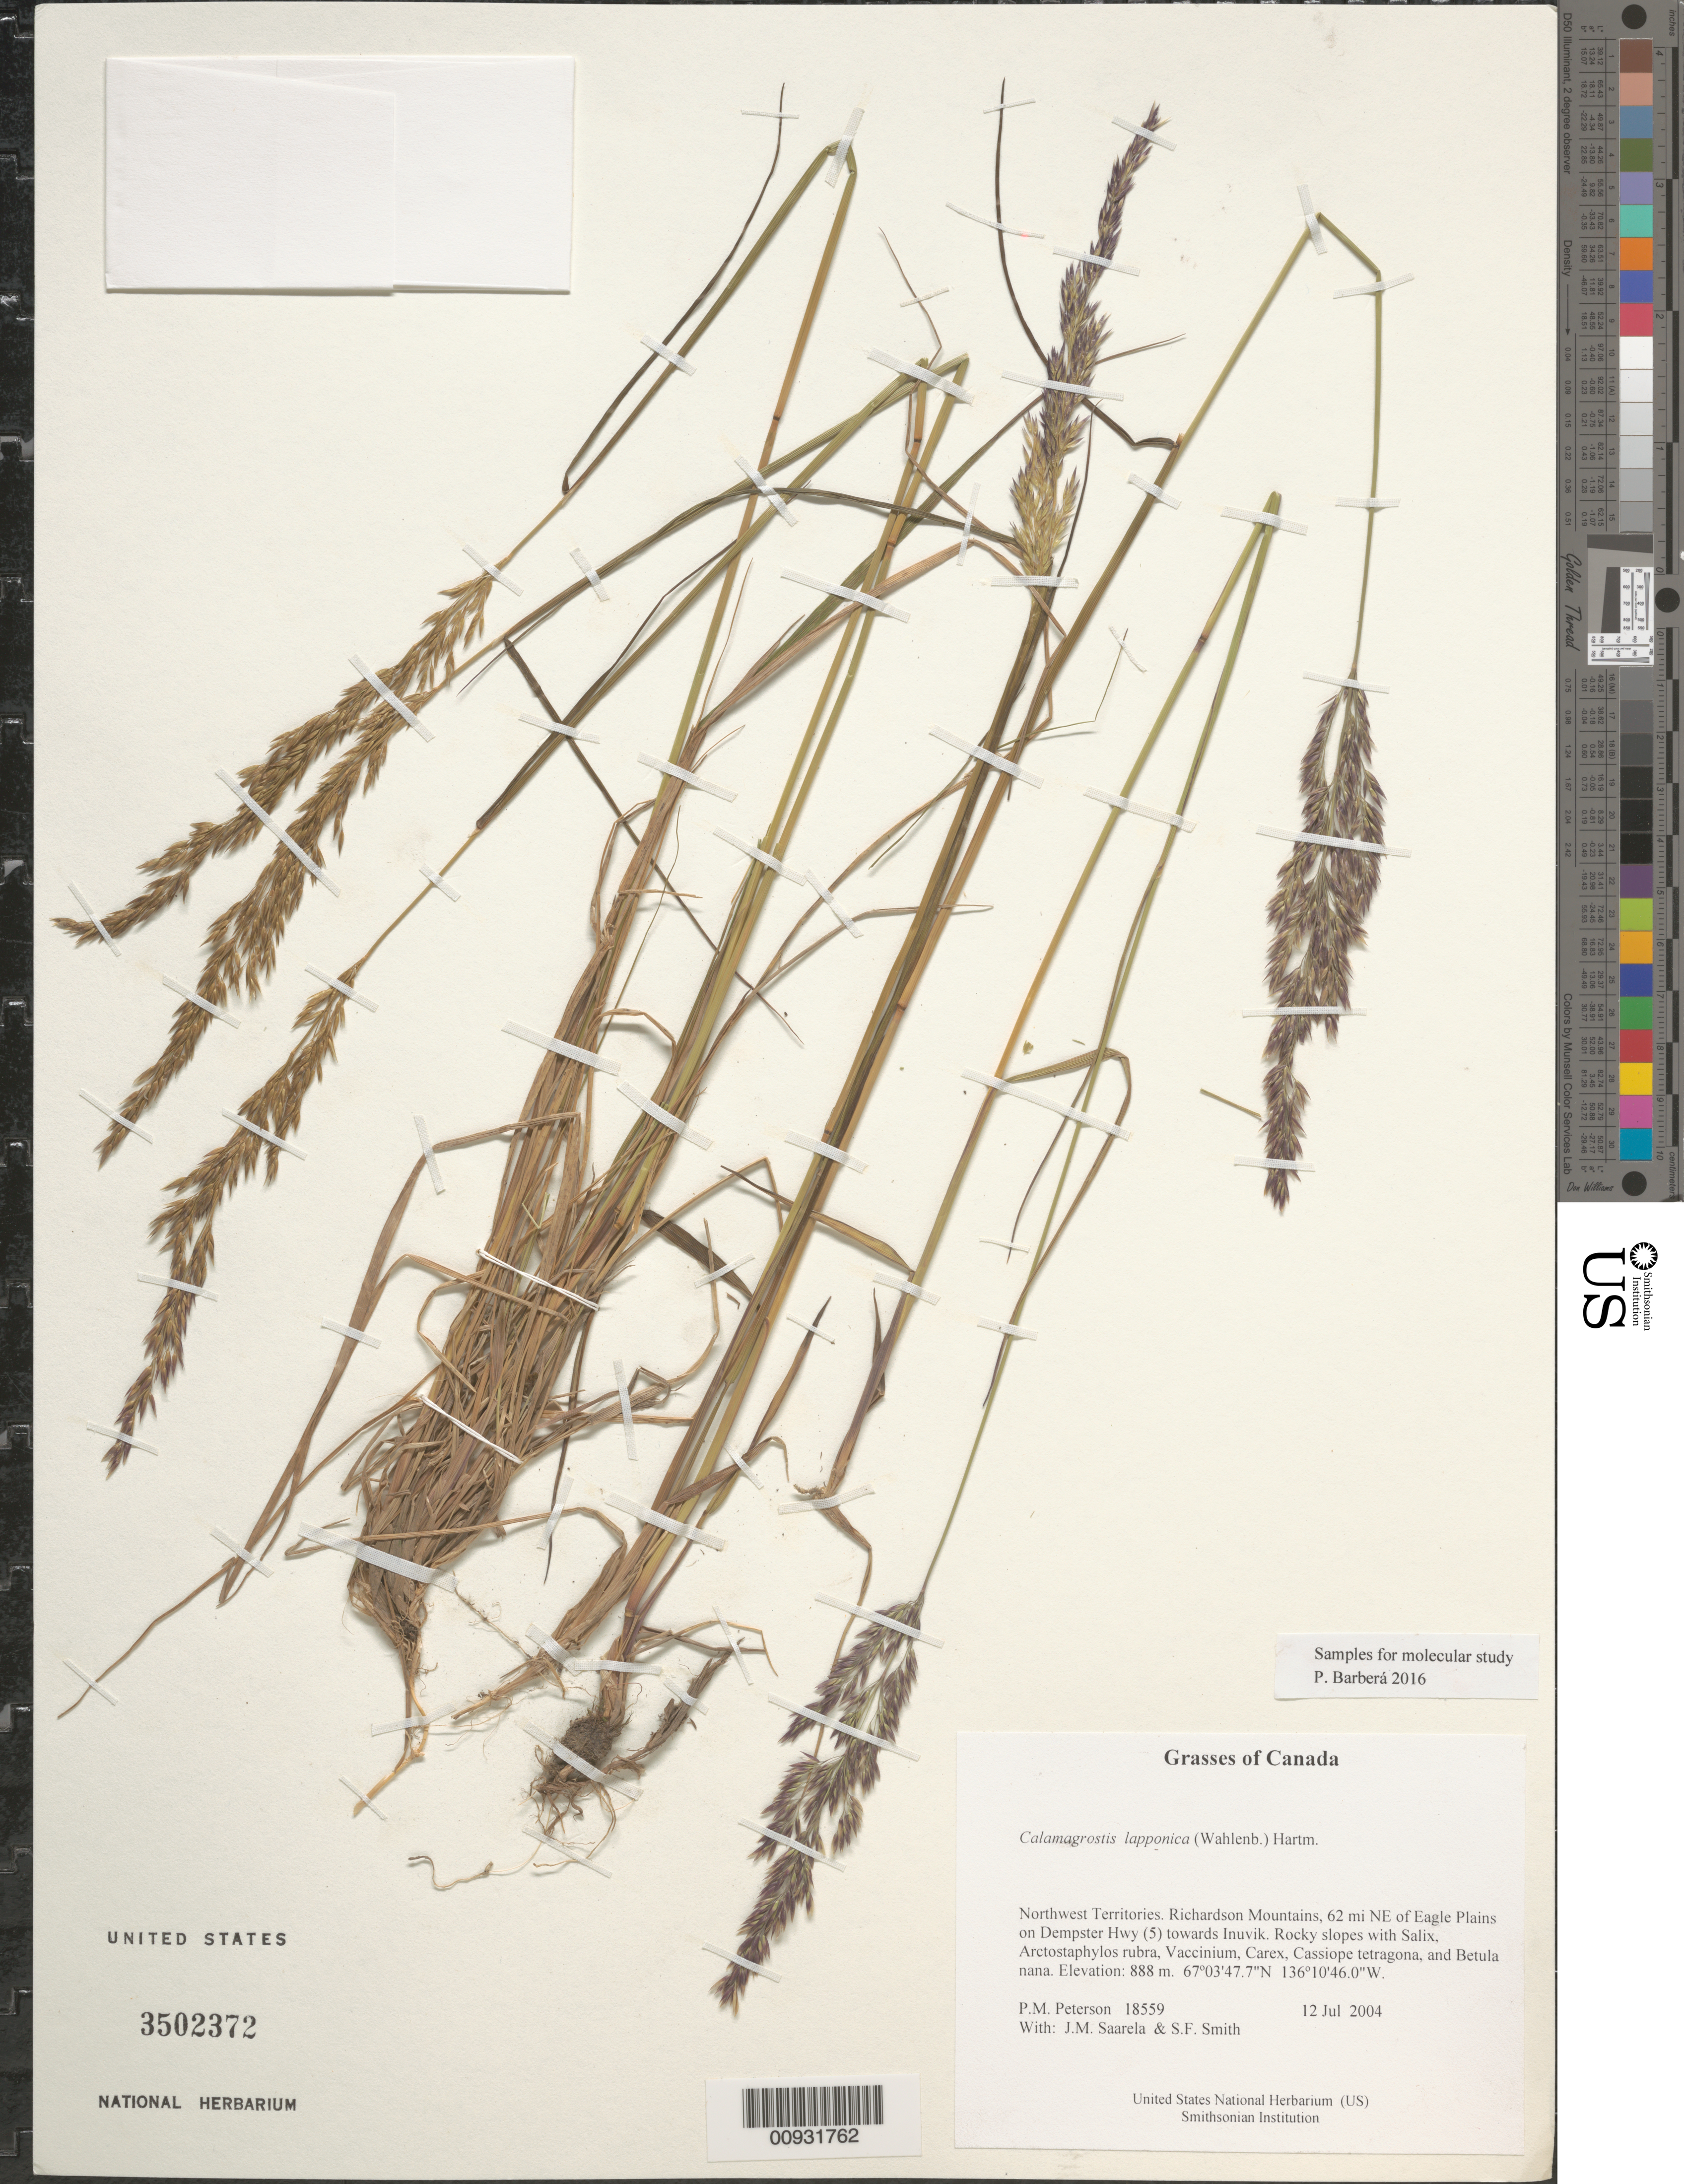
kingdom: Plantae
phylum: Tracheophyta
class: Liliopsida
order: Poales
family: Poaceae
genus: Calamagrostis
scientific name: Calamagrostis lapponica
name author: (Wahlenb.) Hartm.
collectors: P. M. Peterson, J. Saarela & S.F. Smith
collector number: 18559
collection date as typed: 12 Jul 2004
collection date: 2004-07-12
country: Canada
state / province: Northwest Territories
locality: Richardson Mountains, 62 mi NE of Eagle Plains on Dempster Hwy (5) towards Inuvik. Rocky slopes with Salix, Arctostaphylos rubra, Vaccinium, Carex, Cassiope tetragona, and Betula nana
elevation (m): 888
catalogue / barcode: US 3502372